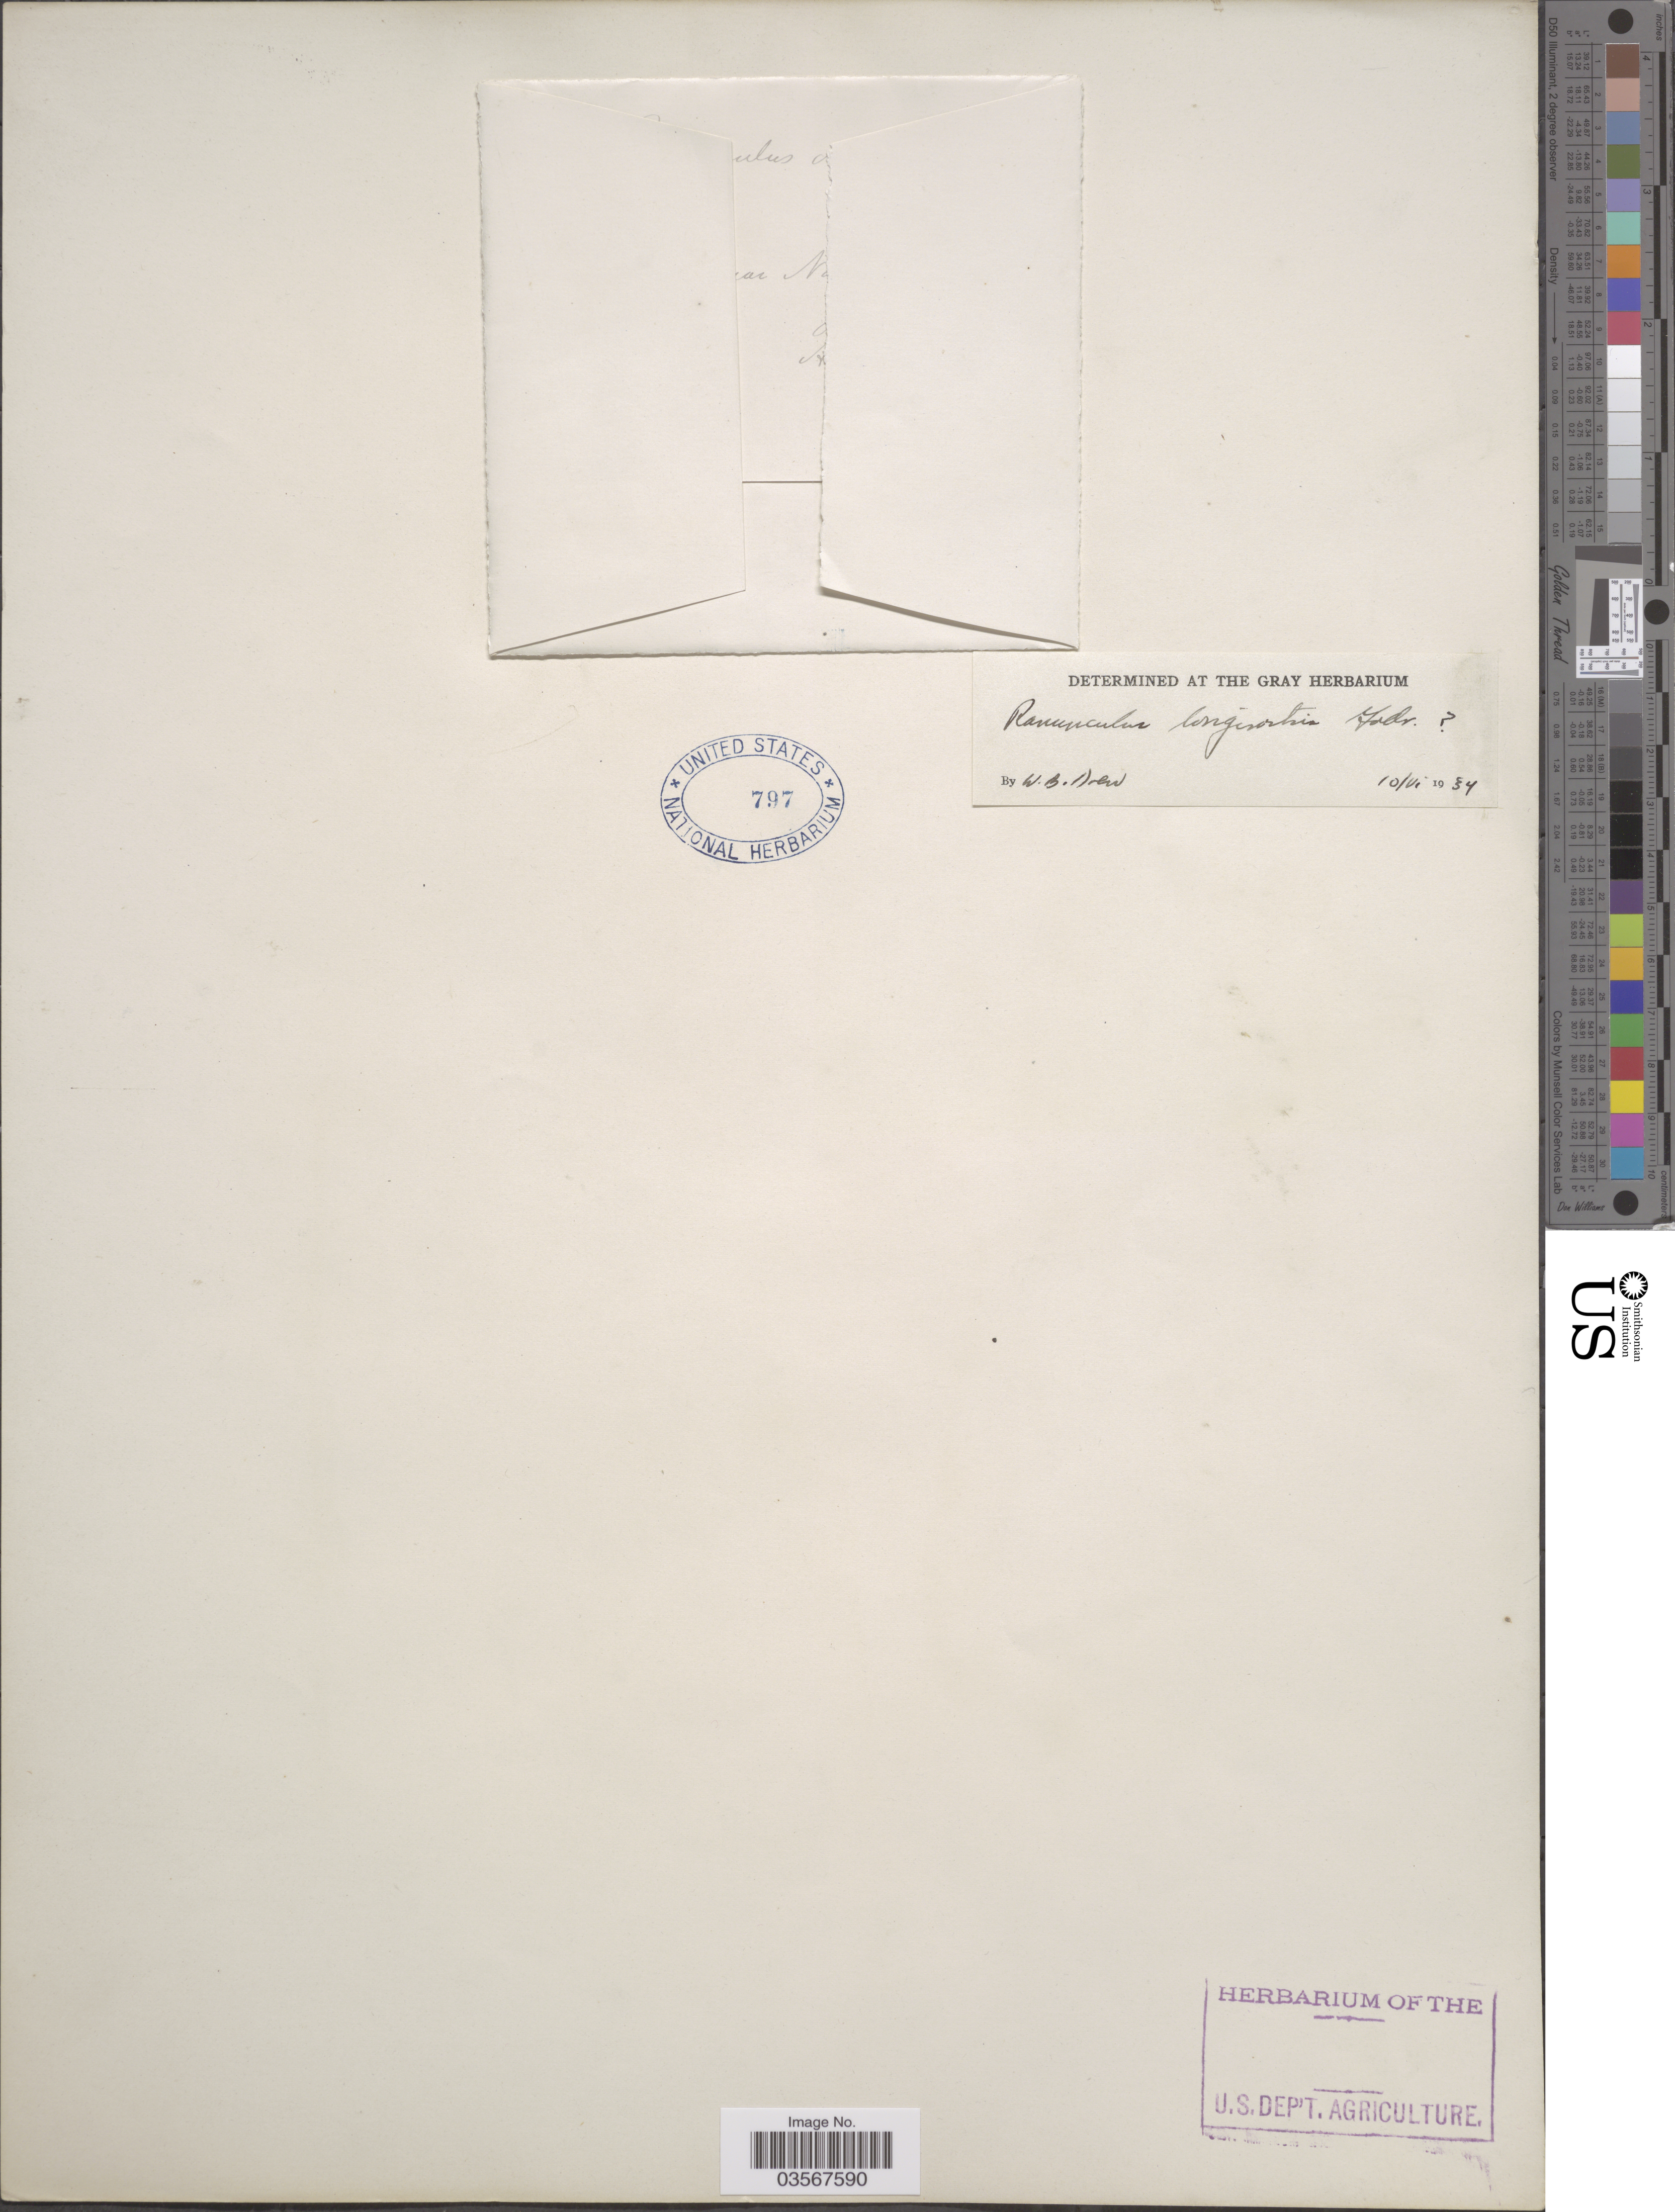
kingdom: Plantae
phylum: Tracheophyta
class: Magnoliopsida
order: Ranunculales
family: Ranunculaceae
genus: Ranunculus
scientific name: Ranunculus longirostris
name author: Godr.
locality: [illegible text]ar N[illegible text].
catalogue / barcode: US 797